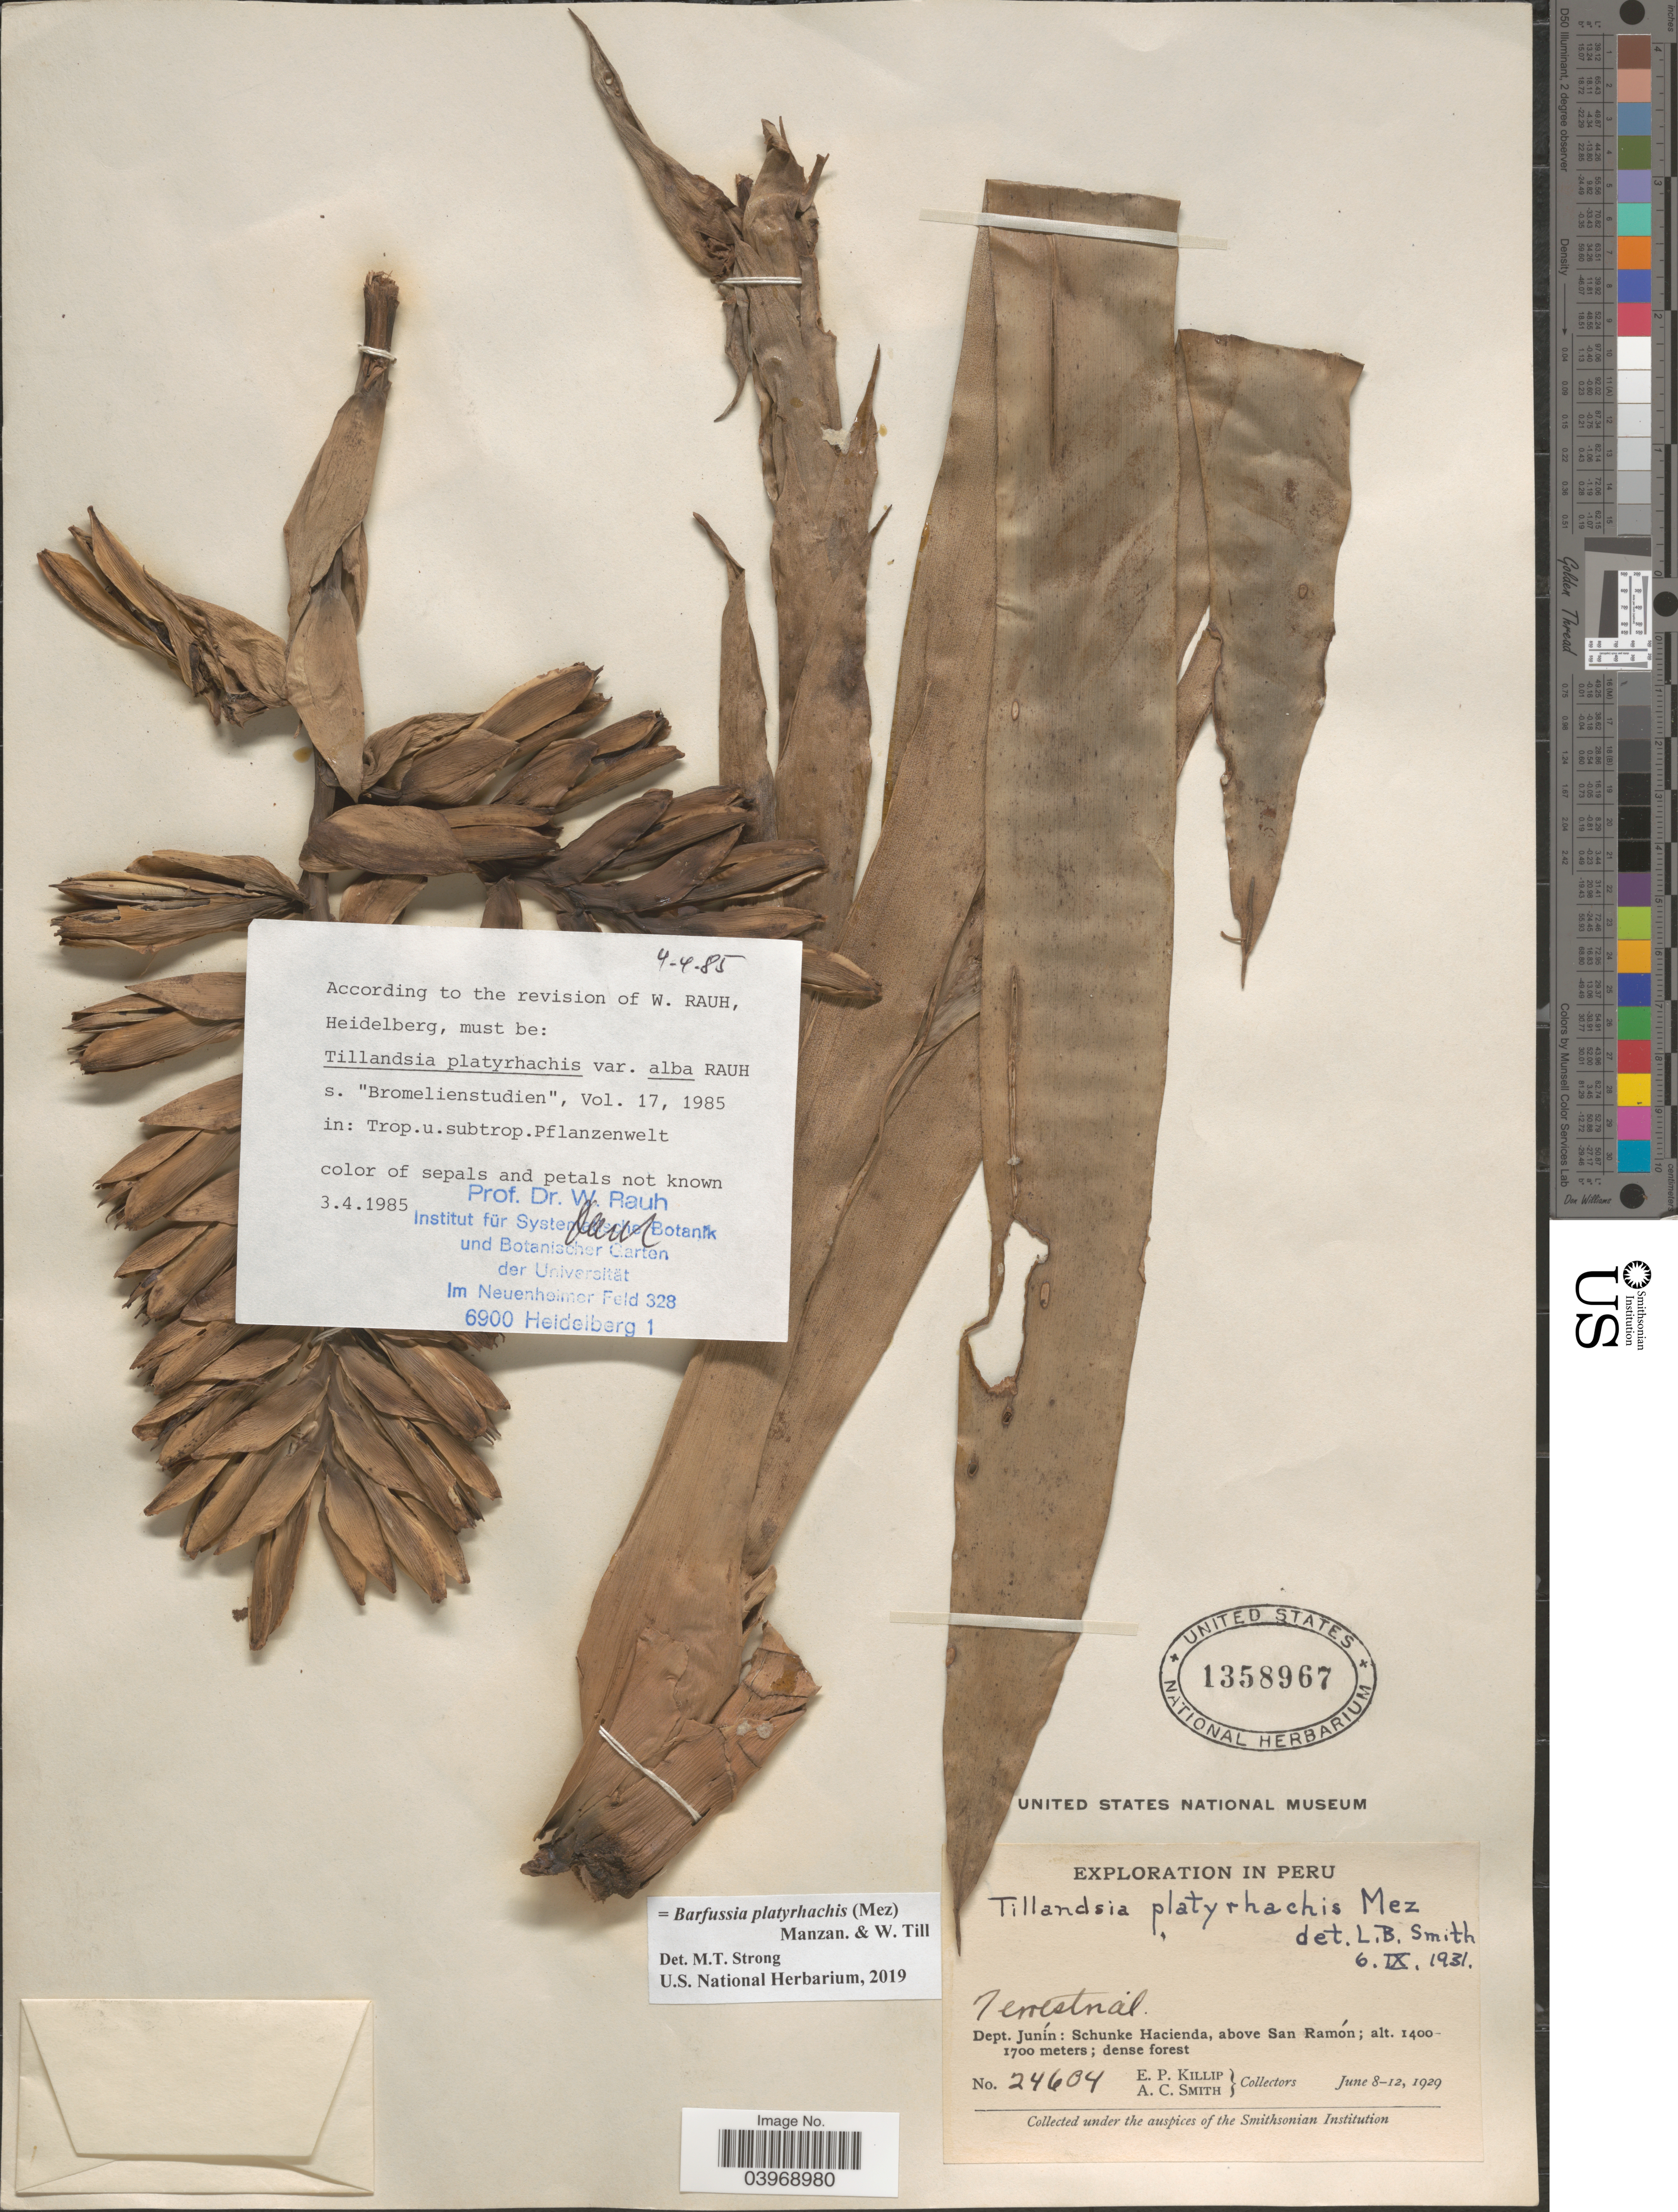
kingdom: Plantae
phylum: Tracheophyta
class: Liliopsida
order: Poales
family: Bromeliaceae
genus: Barfussia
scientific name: Barfussia platyrhachis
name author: (Mez) Manzan. & W. Till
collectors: E. P. Killip & A. C. Smith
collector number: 24604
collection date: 1929-06-08/1929-06-12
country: Peru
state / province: Junín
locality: Dept. Junín: Schunke Hacienda, above San Ramón.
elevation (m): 1400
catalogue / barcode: US 1358967